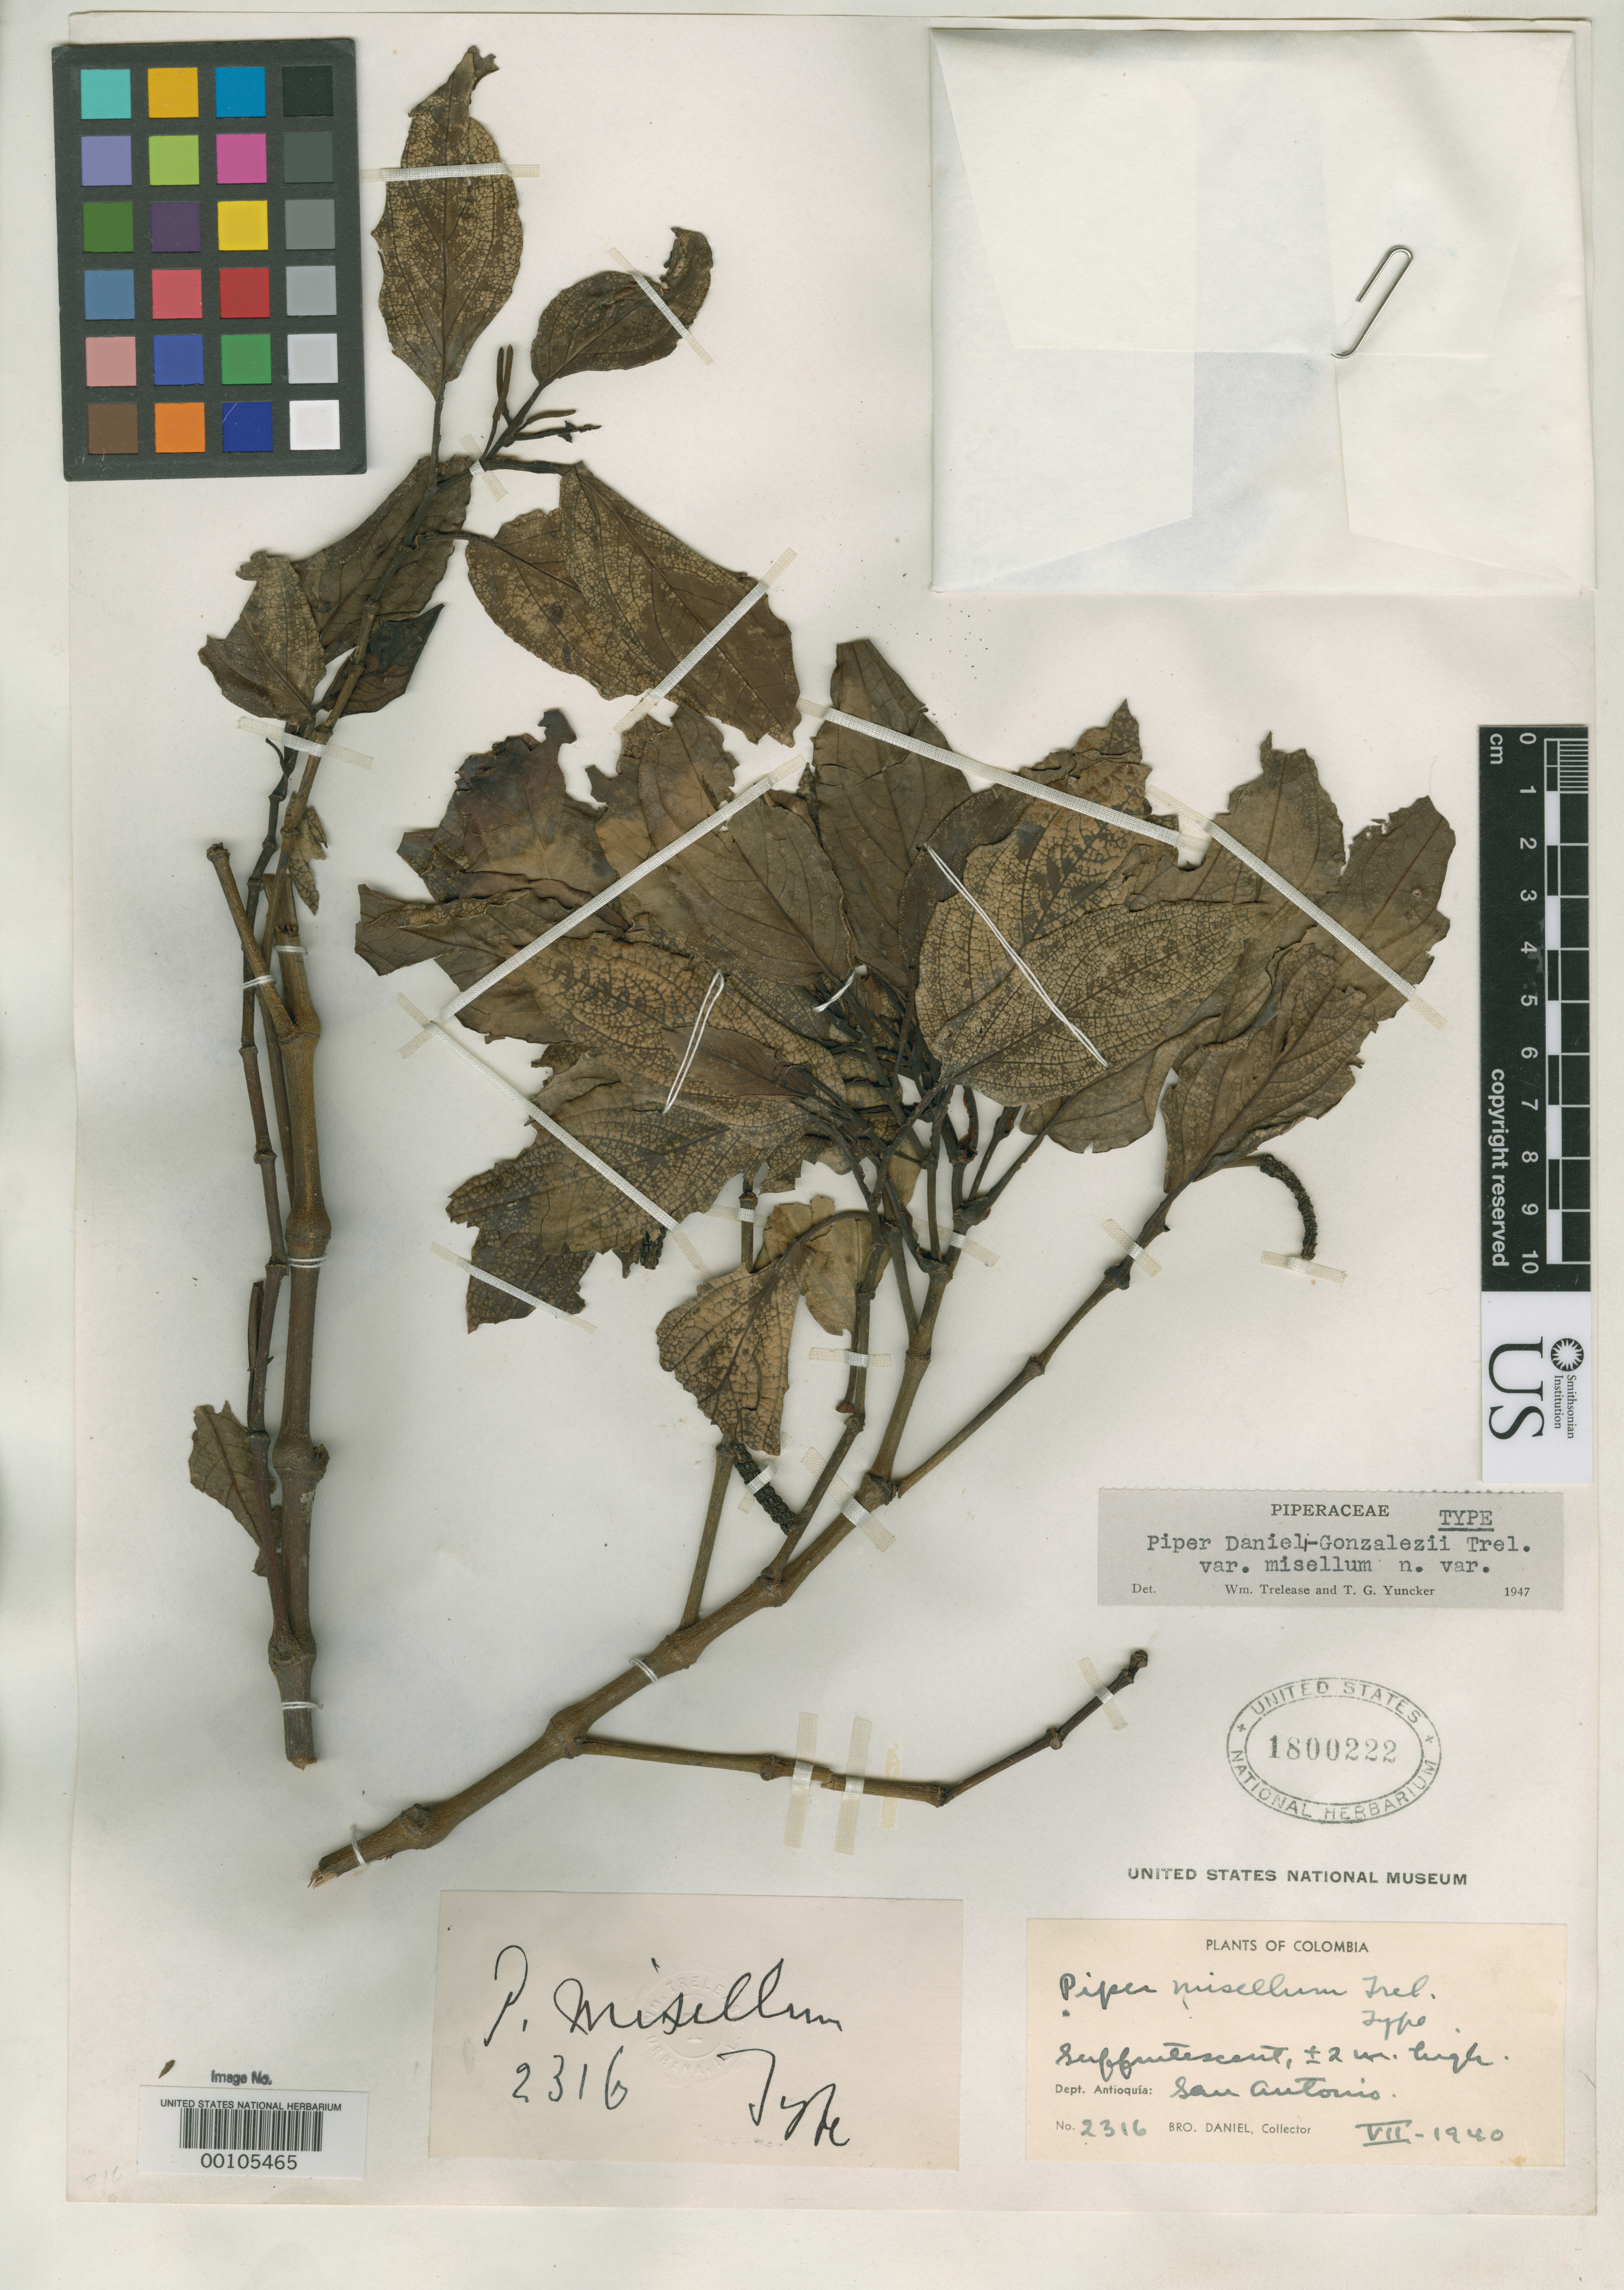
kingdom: Plantae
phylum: Tracheophyta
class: Magnoliopsida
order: Piperales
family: Piperaceae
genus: Piper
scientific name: Piper daniel-gonzalezii var. misellum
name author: Trel. & Yunck.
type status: Holotype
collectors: Bro. Daniel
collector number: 2316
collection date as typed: Jul 1940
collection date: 1940-07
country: Colombia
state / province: Antioquia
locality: San Antonia.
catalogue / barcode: US 1800222